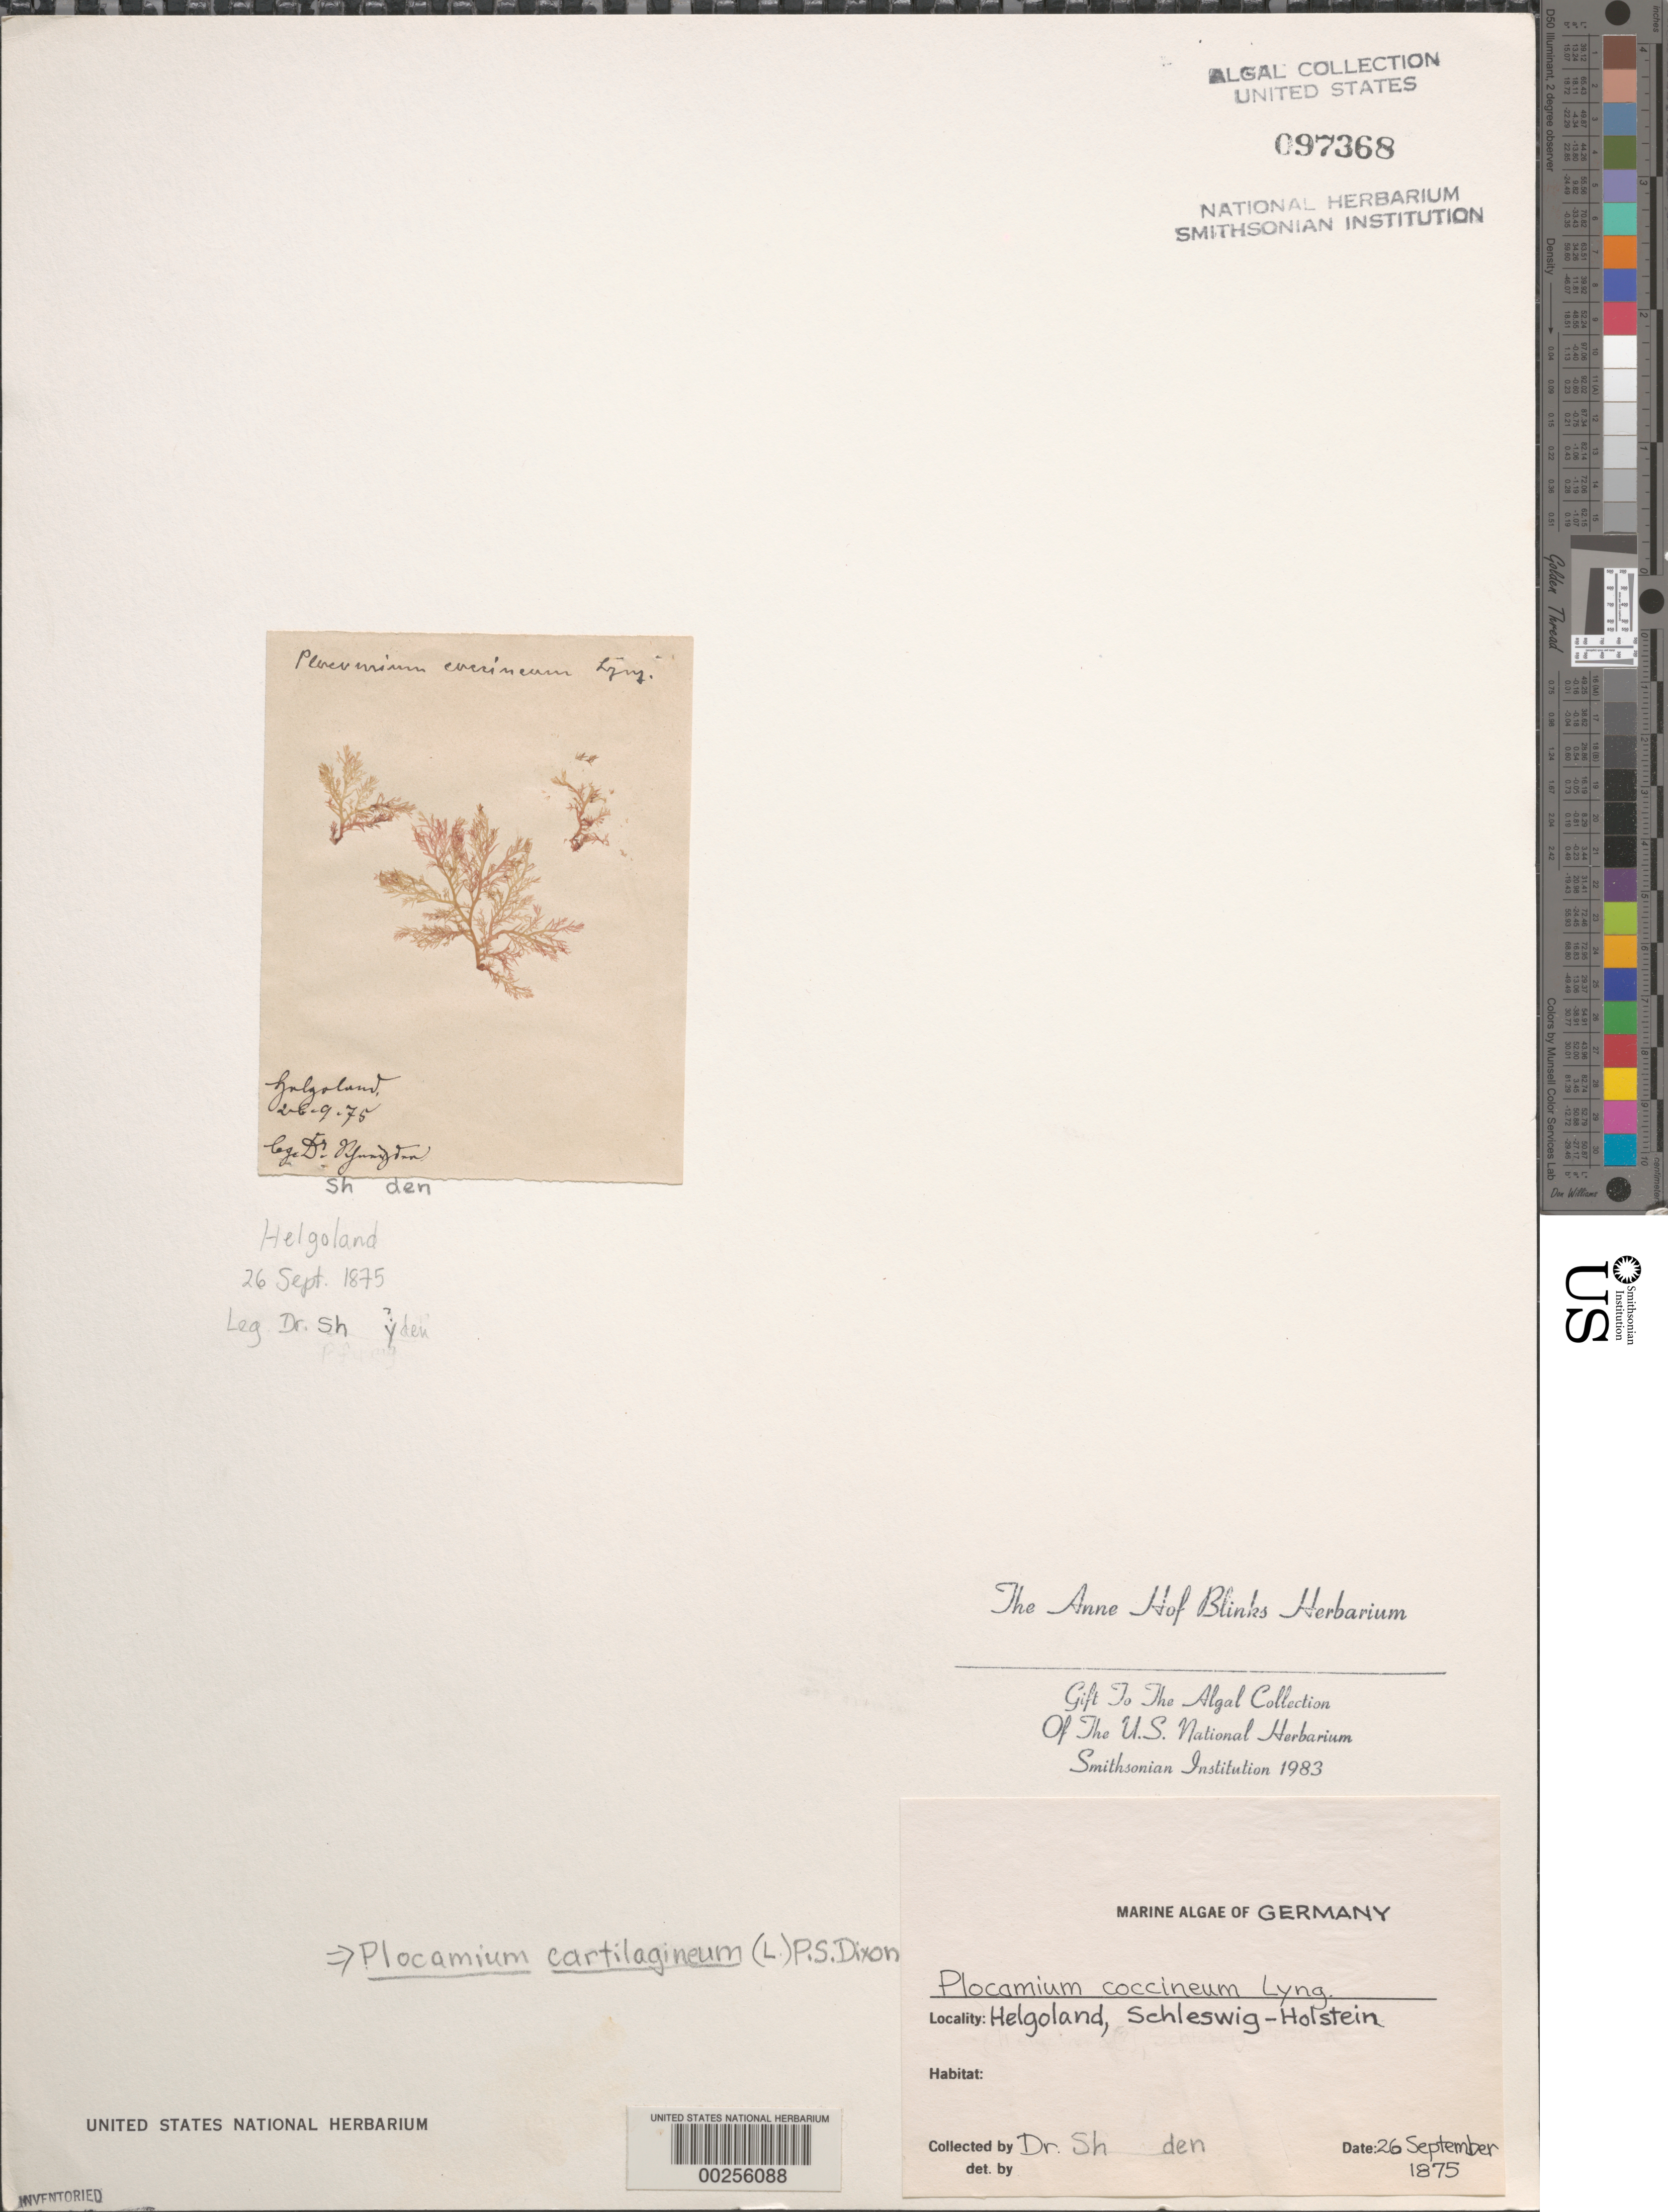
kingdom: Plantae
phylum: Rhodophyta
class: Florideophyceae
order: Plocamiales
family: Plocamiaceae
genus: Plocamium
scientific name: Plocamium cartilagineum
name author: (L.) P.S. Dixon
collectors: Shneyden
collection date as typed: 26 Sep 1875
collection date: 1875-09-26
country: Germany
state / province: Schleswig-Holstein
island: Helgoland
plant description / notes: Middle of last name probably misspelled.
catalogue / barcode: US 97368